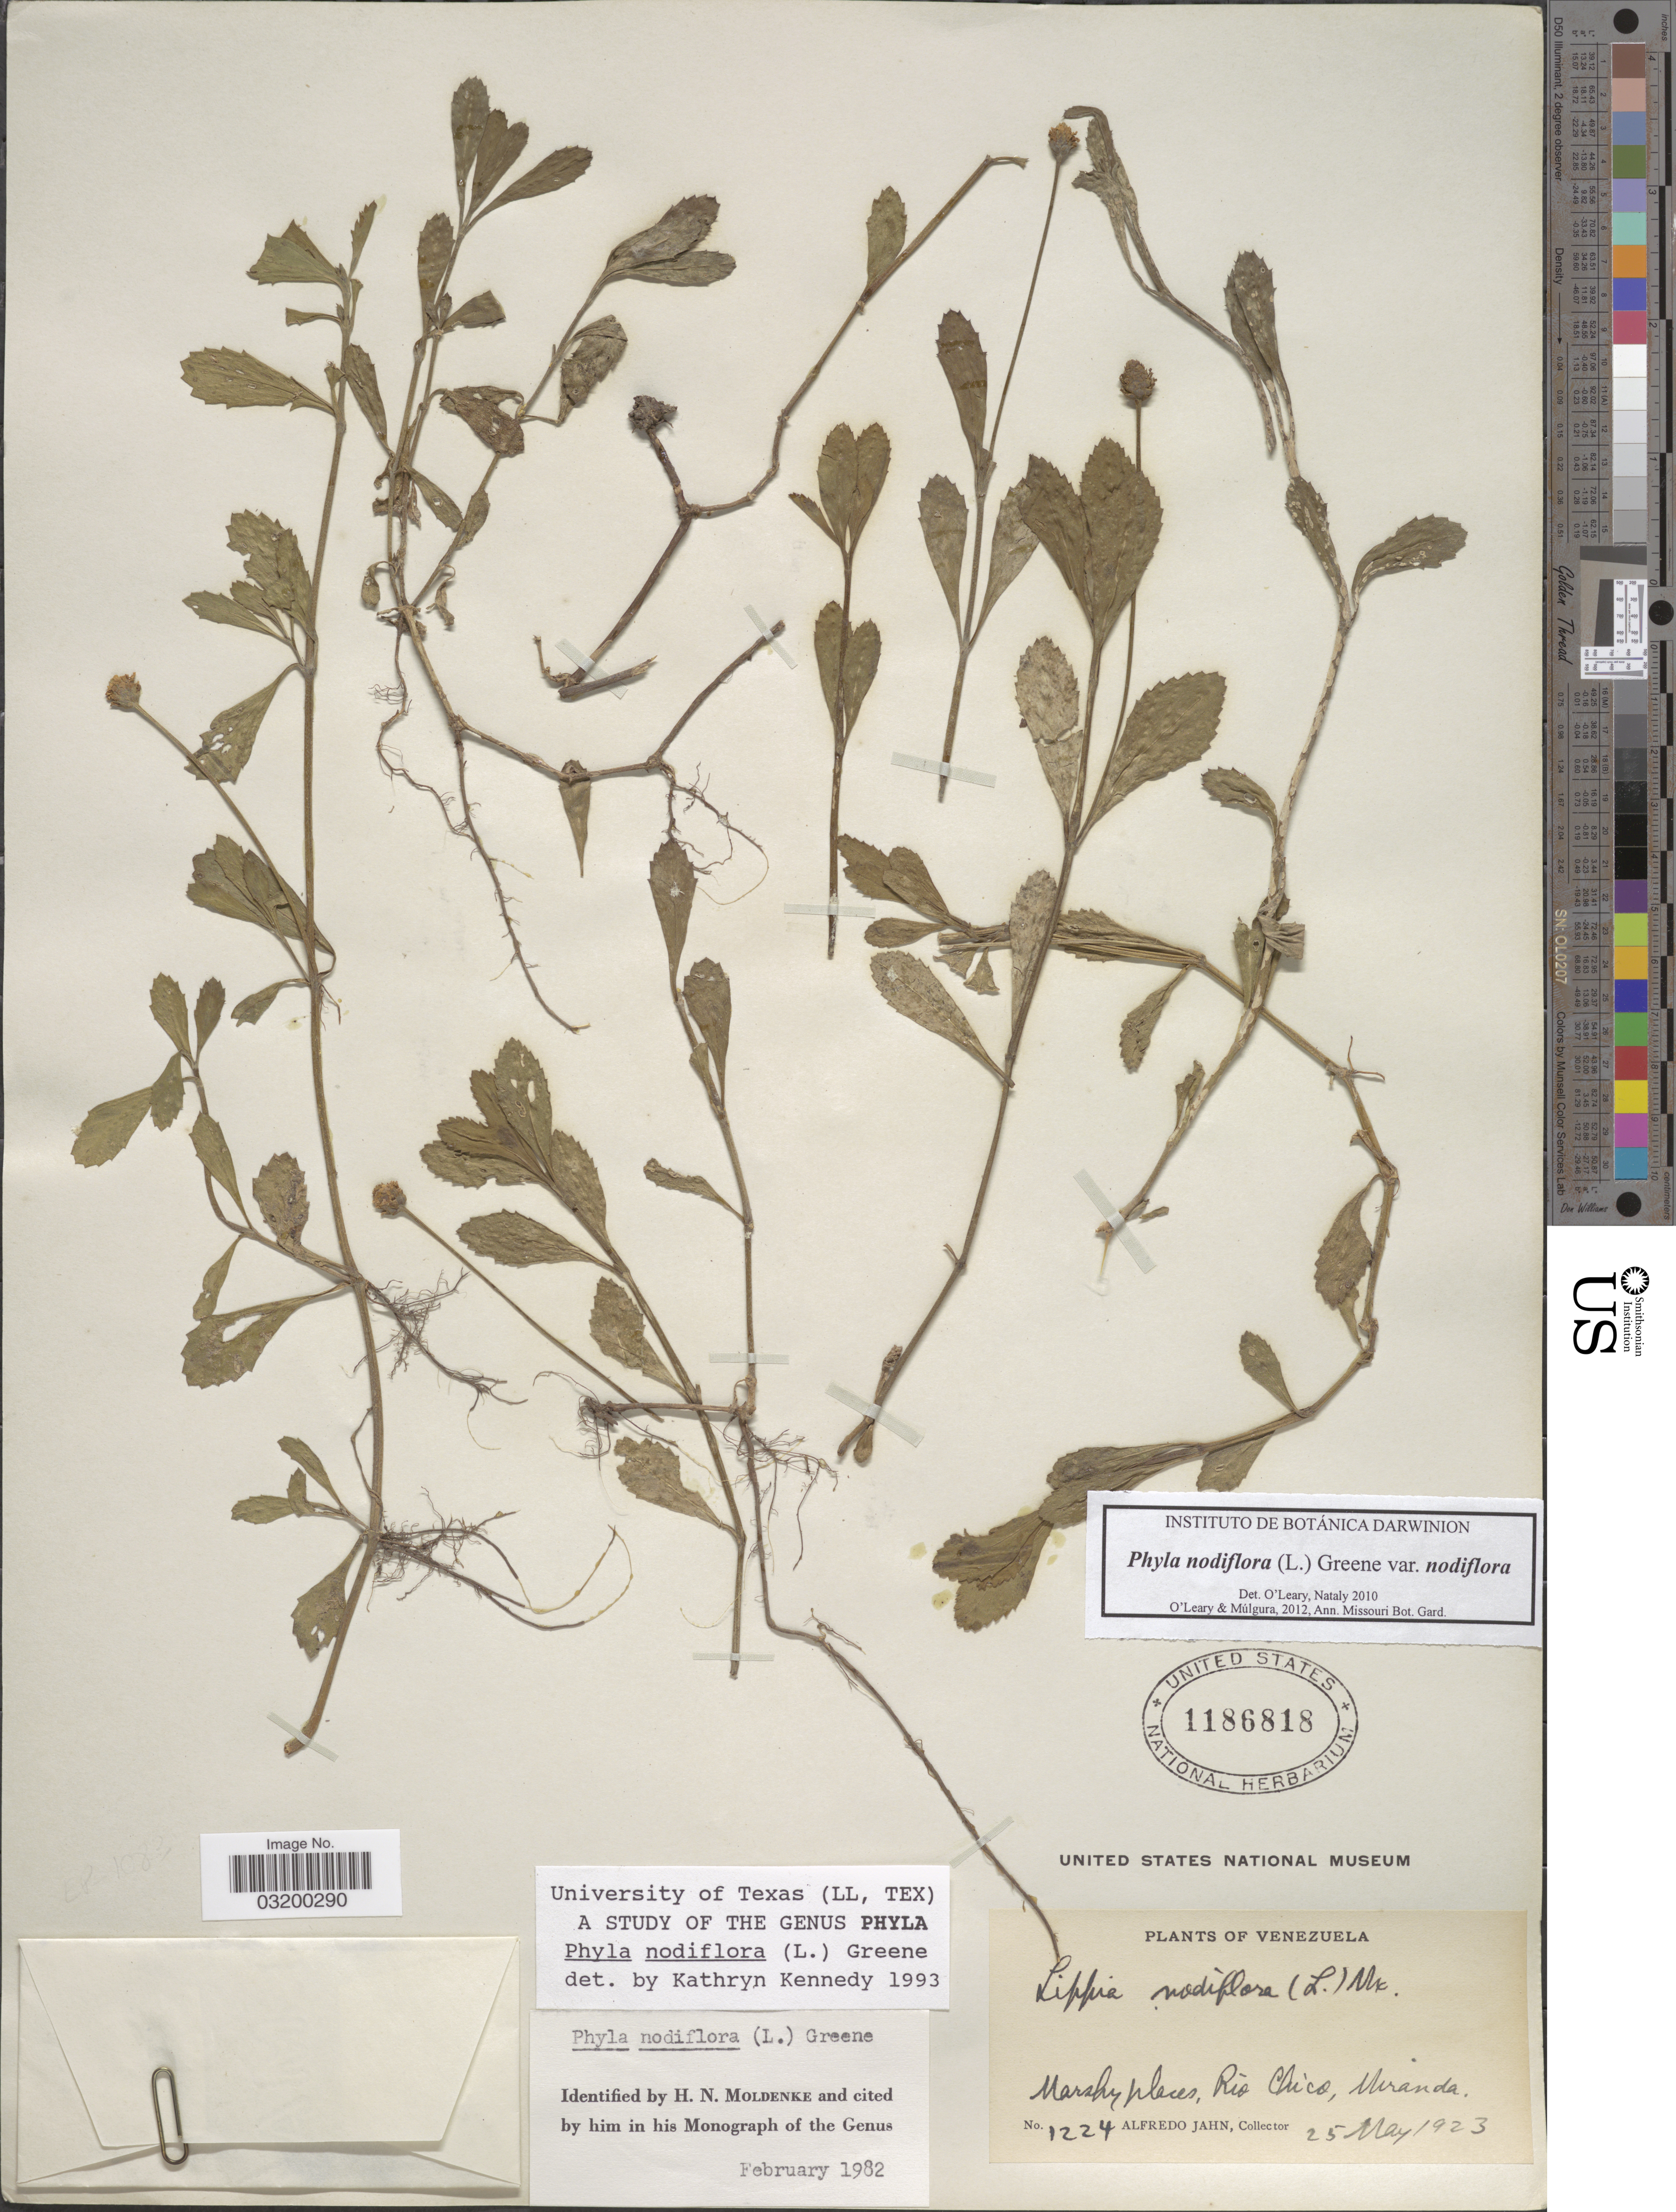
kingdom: Plantae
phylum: Tracheophyta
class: Magnoliopsida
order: Lamiales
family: Verbenaceae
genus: Phyla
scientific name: Phyla nodiflora var. nodiflora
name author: (L.) Greene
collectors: A. Jahn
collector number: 1224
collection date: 1923-05-25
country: Venezuela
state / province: Miranda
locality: Nearby places, Río Chíco.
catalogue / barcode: US 1186818